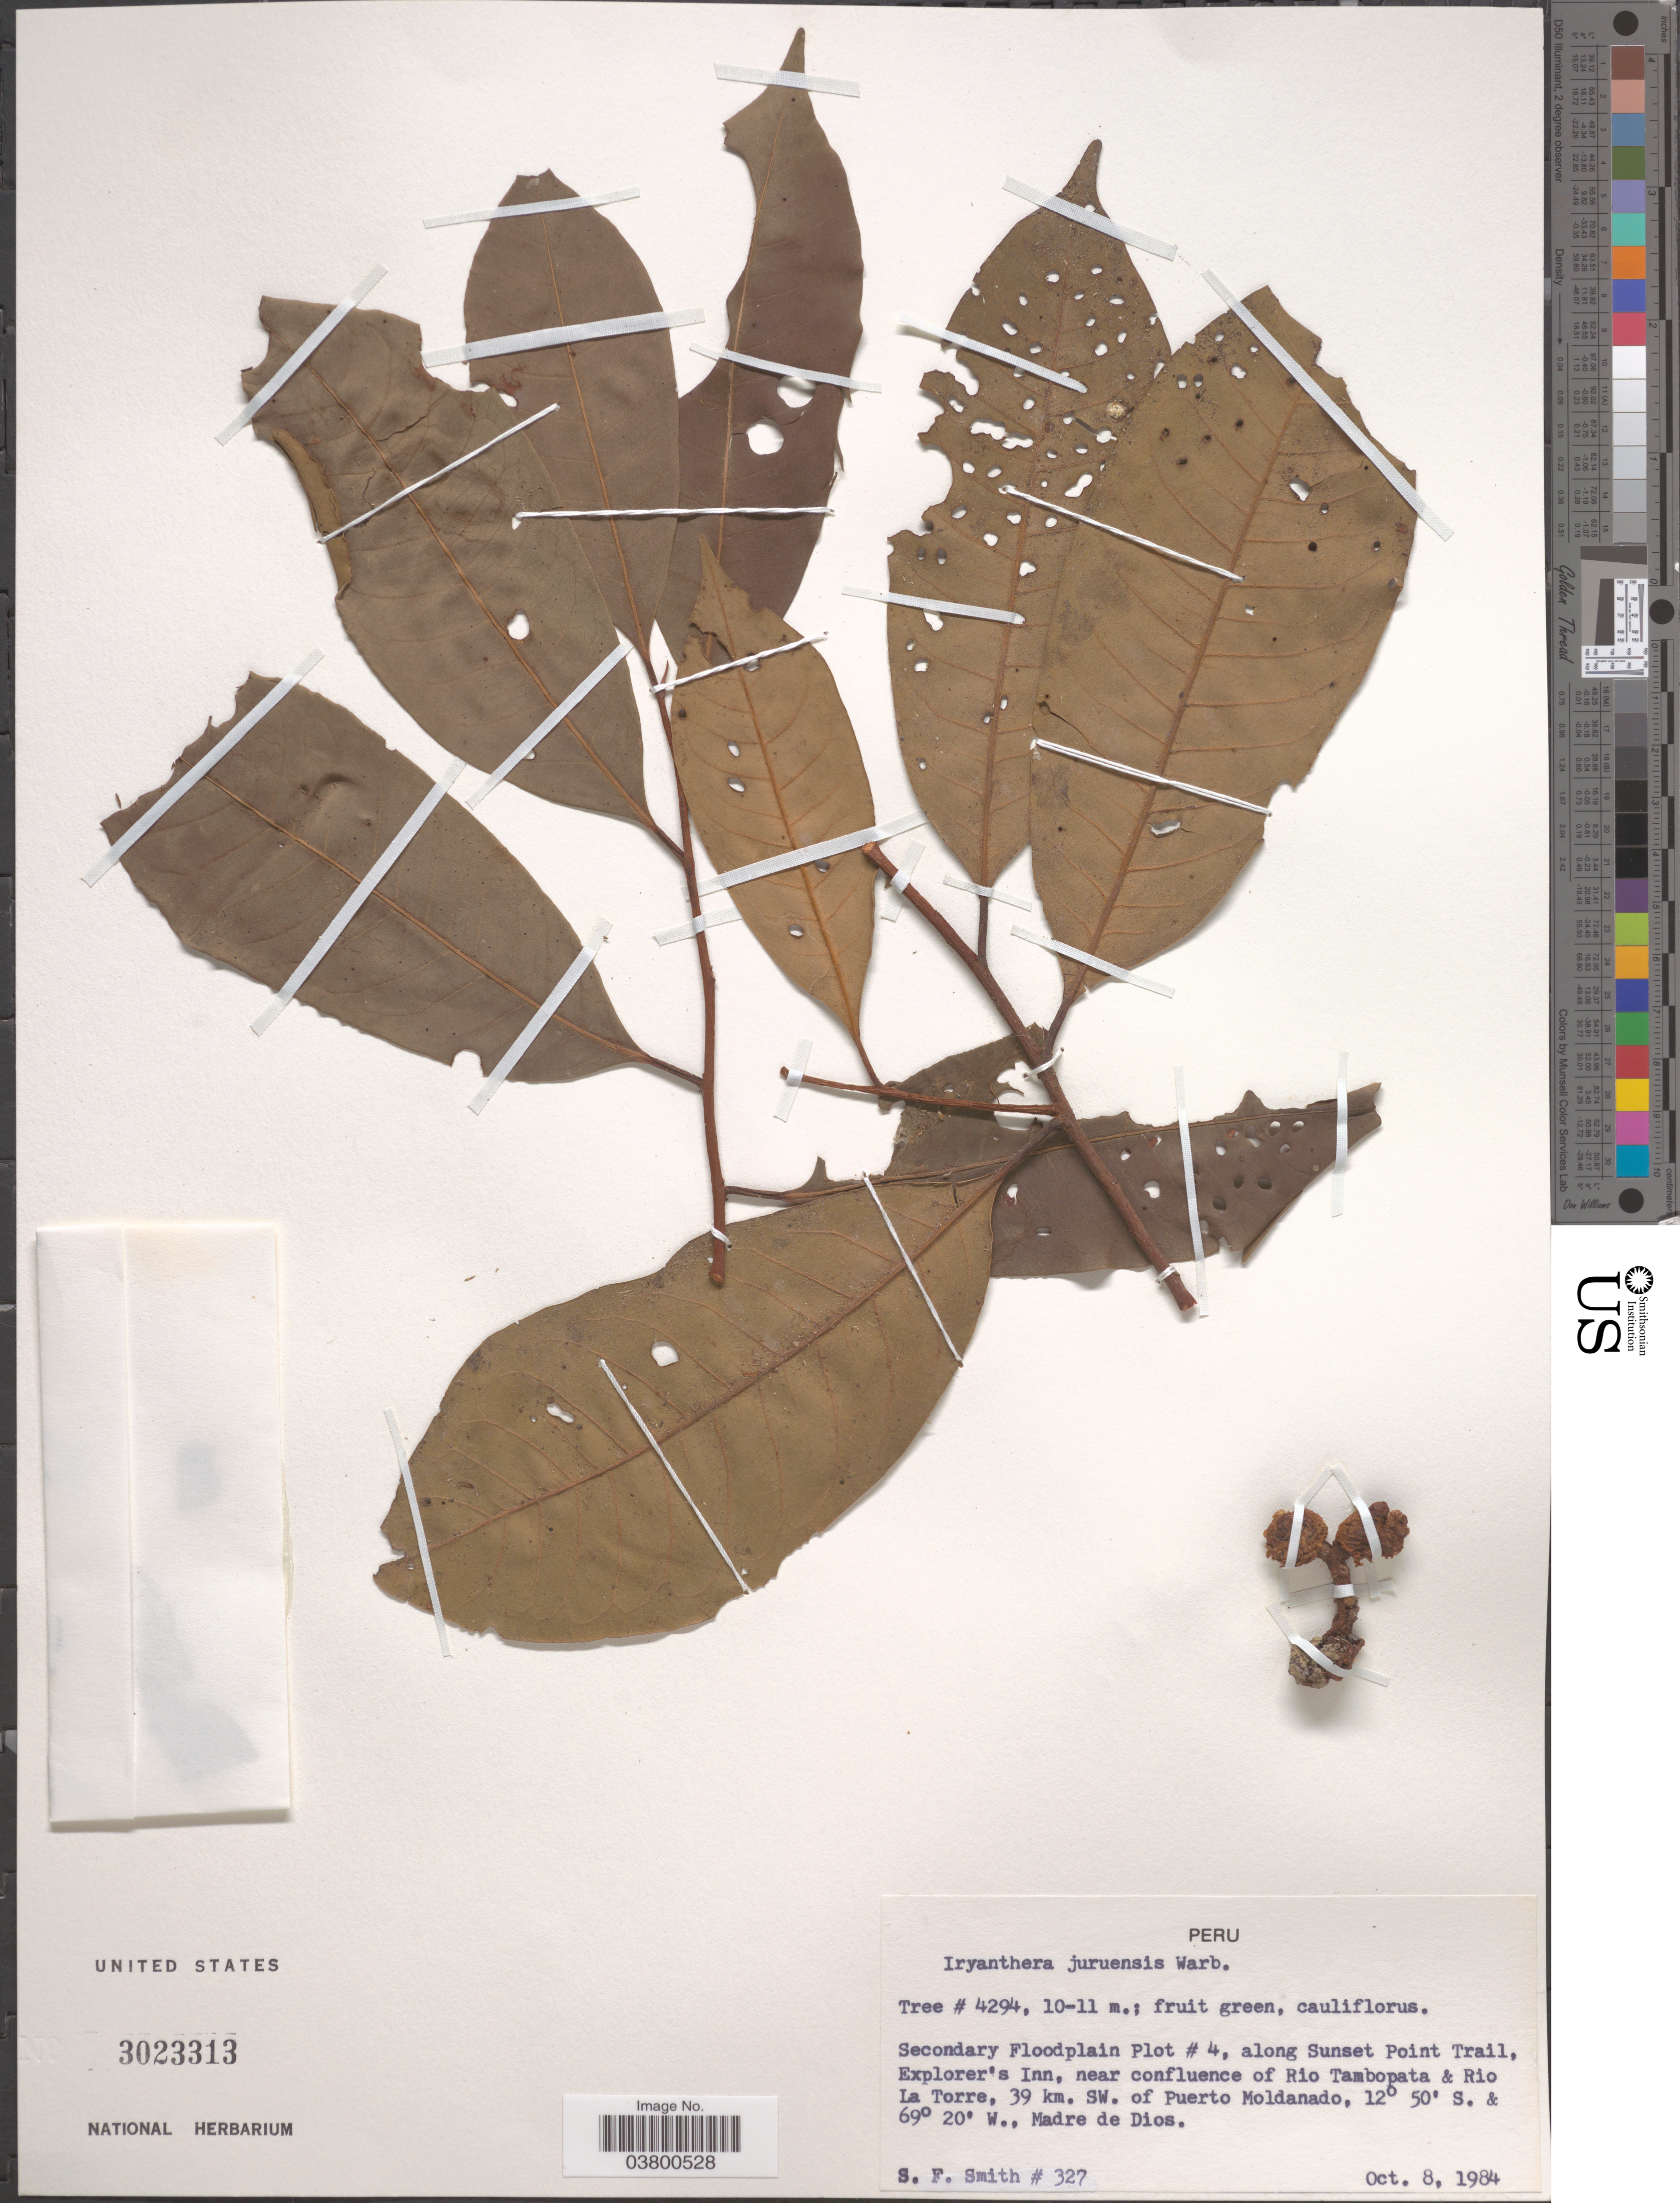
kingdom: Plantae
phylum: Tracheophyta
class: Magnoliopsida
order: Magnoliales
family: Myristicaceae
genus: Iryanthera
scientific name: Iryanthera juruensis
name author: Warb.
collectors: S.F. Smith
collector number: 327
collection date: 1984-10-08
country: Peru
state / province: Madre de Dios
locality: Secondary Floodplain Plot #4, along Sunset Point Trail, Explorer's Inn, near confluence of Rio Tambopata & Rio La Torre, 39 km. SW. of Puerto Moldanado.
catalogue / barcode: US 3023313